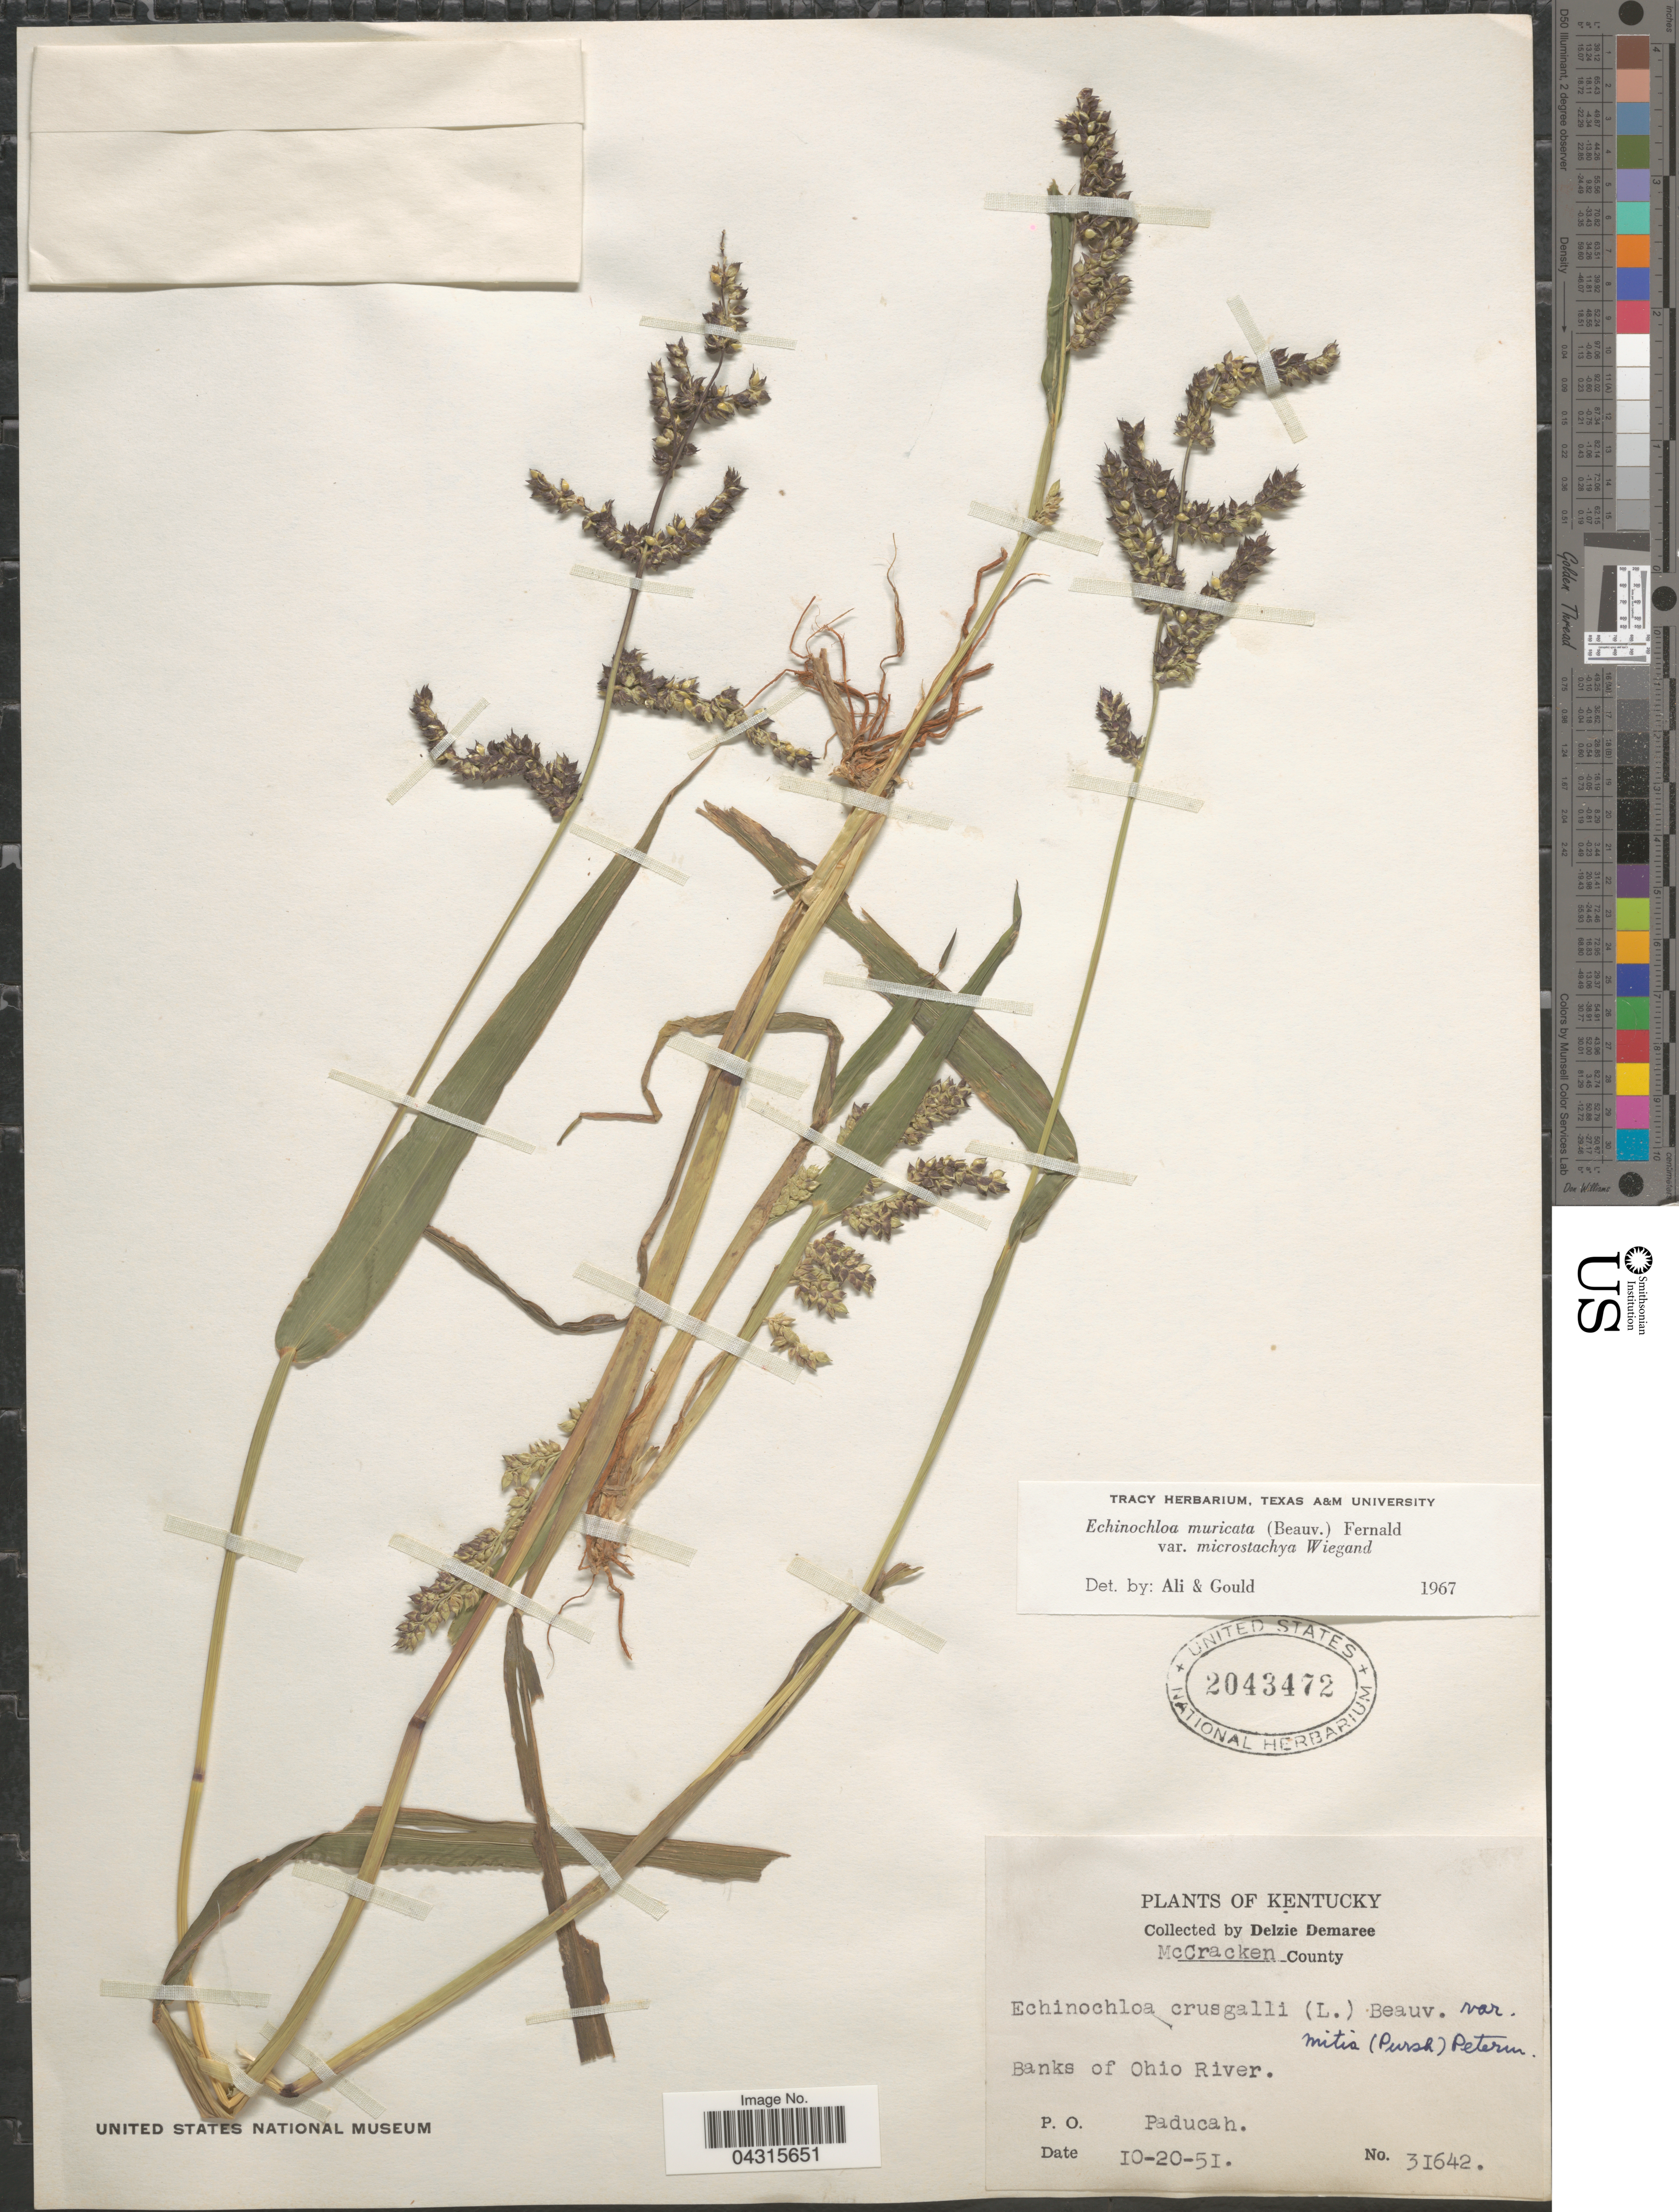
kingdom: Plantae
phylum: Tracheophyta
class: Liliopsida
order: Poales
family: Poaceae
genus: Echinochloa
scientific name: Echinochloa muricata var. microstachya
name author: Wiegand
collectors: D. Demaree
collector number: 31642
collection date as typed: Transcribed d/m/y: 20/10/51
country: United States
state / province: Kentucky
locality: McCracken County. Banks of Ohio River. P. O. Paducah.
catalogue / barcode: US 2043472